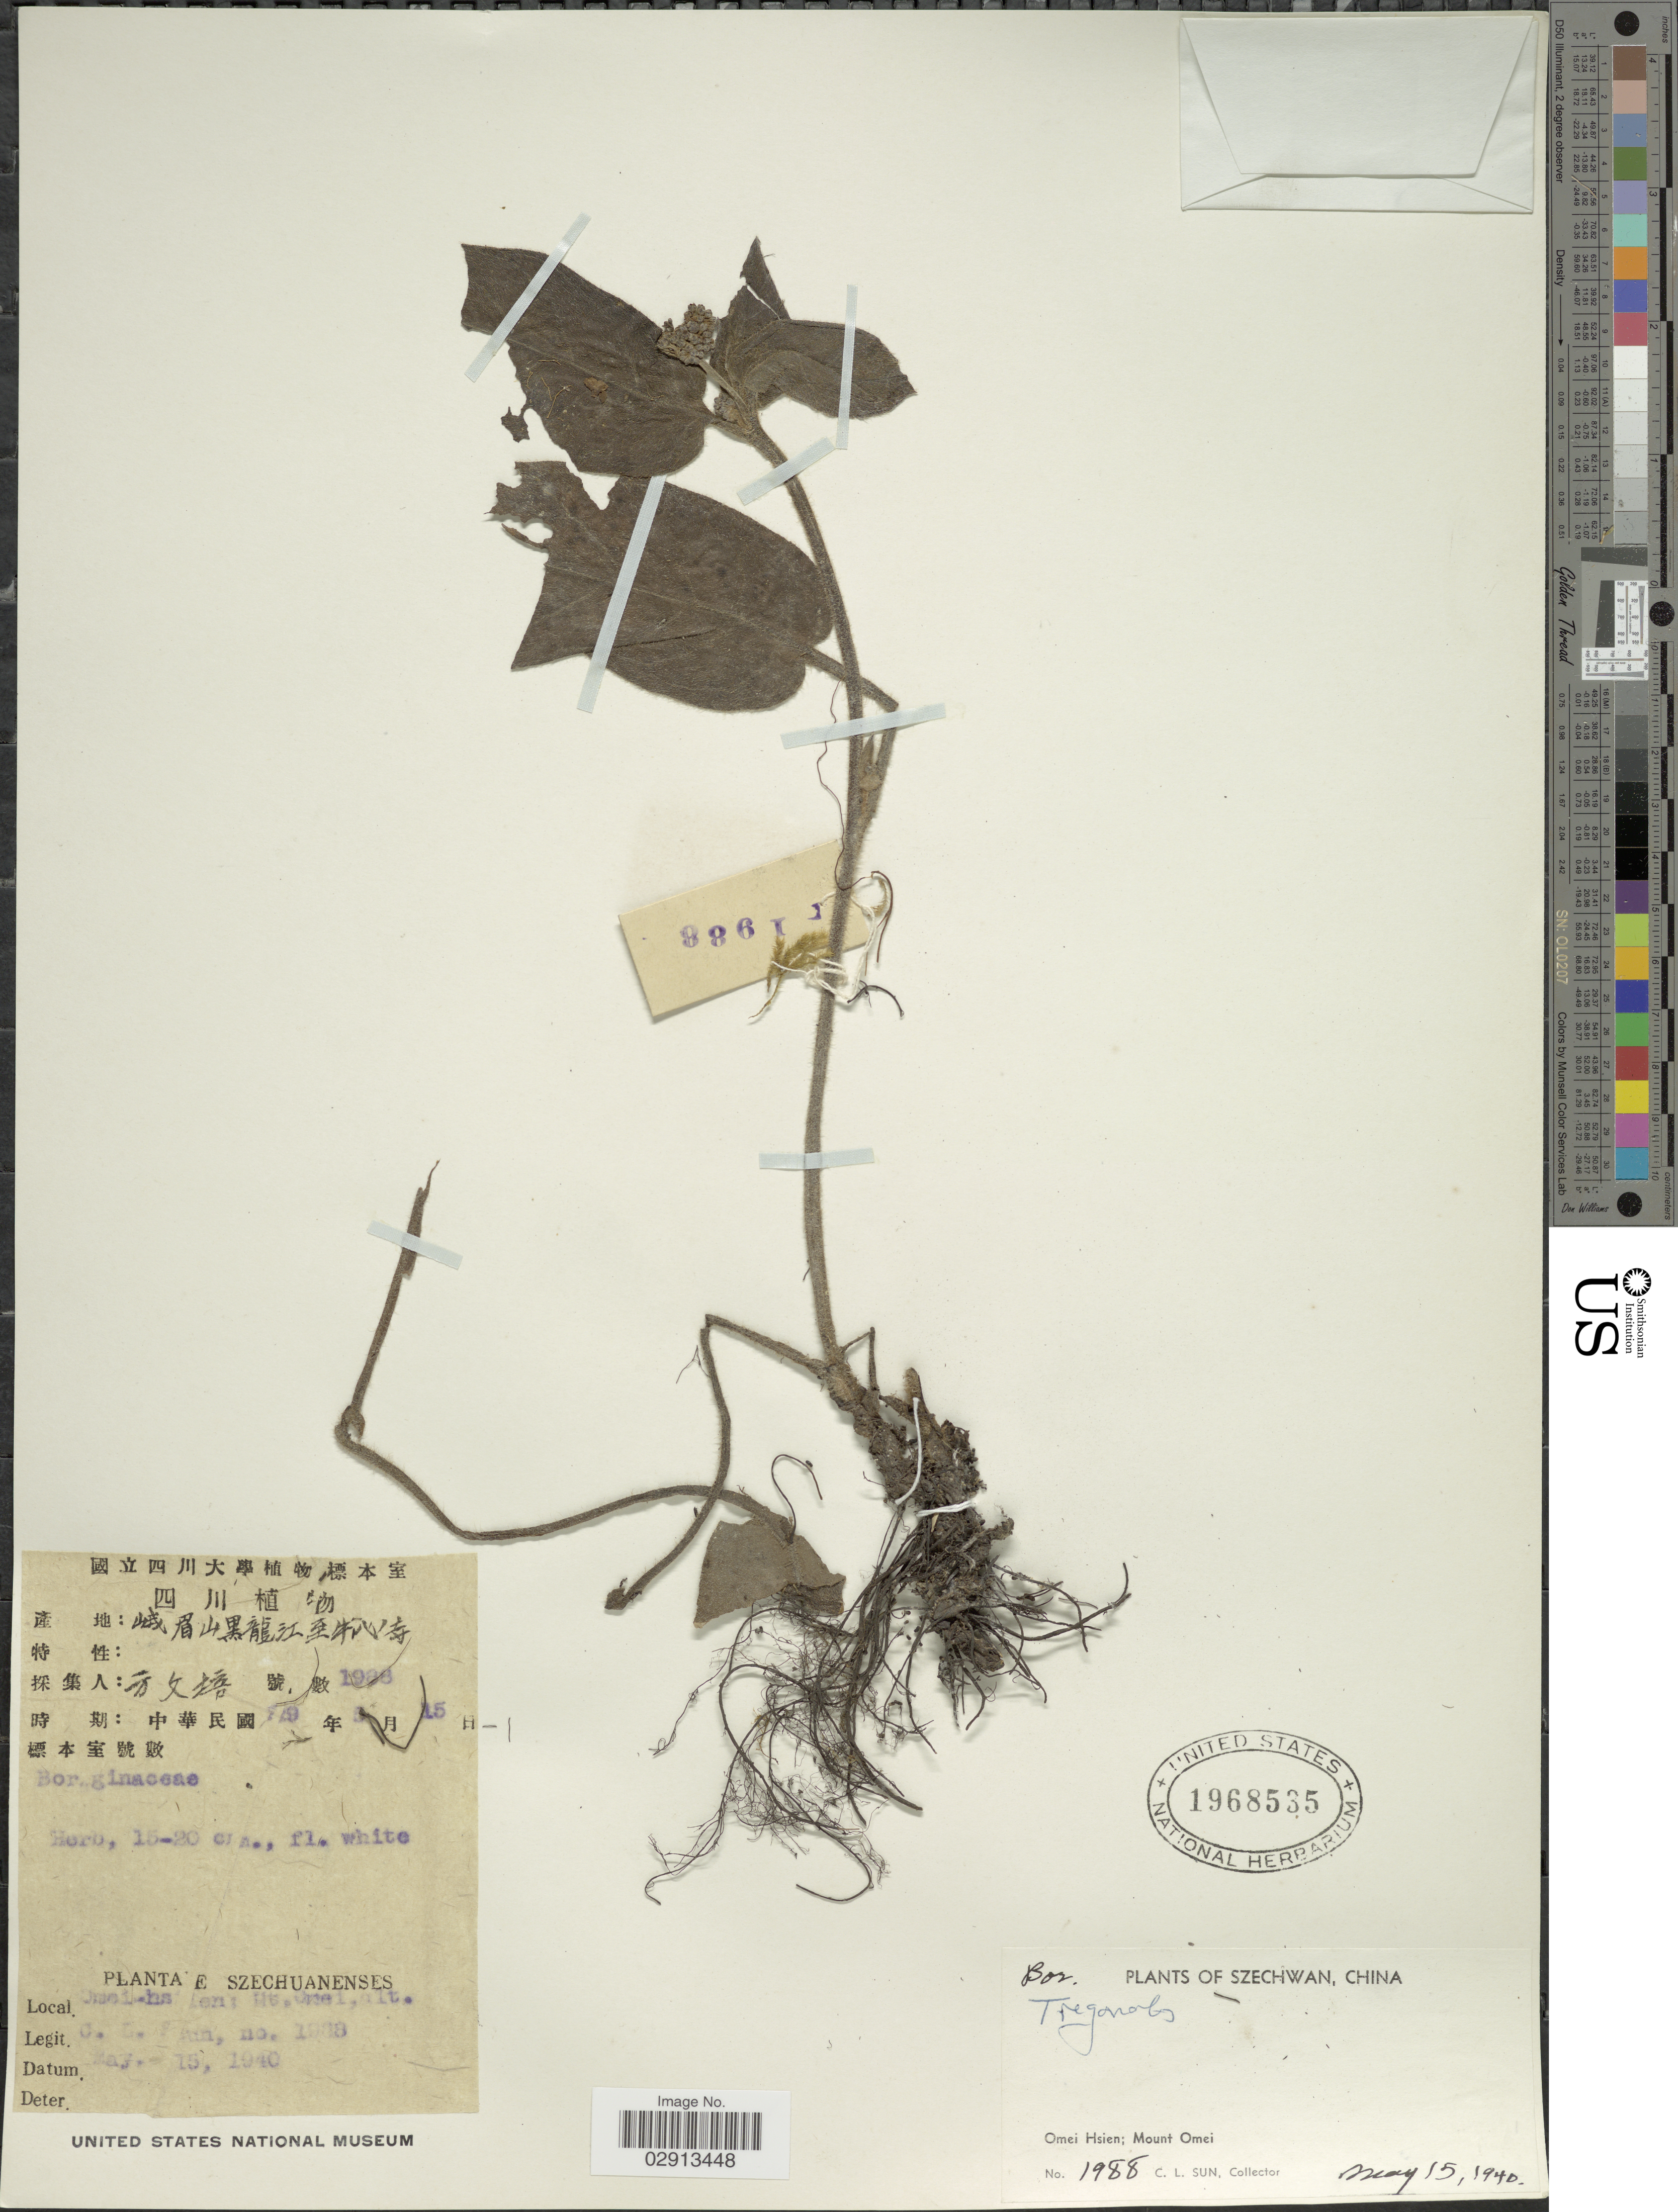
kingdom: Plantae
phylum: Tracheophyta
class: Magnoliopsida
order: Boraginales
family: Boraginaceae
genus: Trigonotis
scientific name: Trigonotis sp.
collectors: C. Sun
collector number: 1988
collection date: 1940-05-15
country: China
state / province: Sichuan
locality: Szechwan. Omei Hsien: Mount Omei.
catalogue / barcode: US 1968535